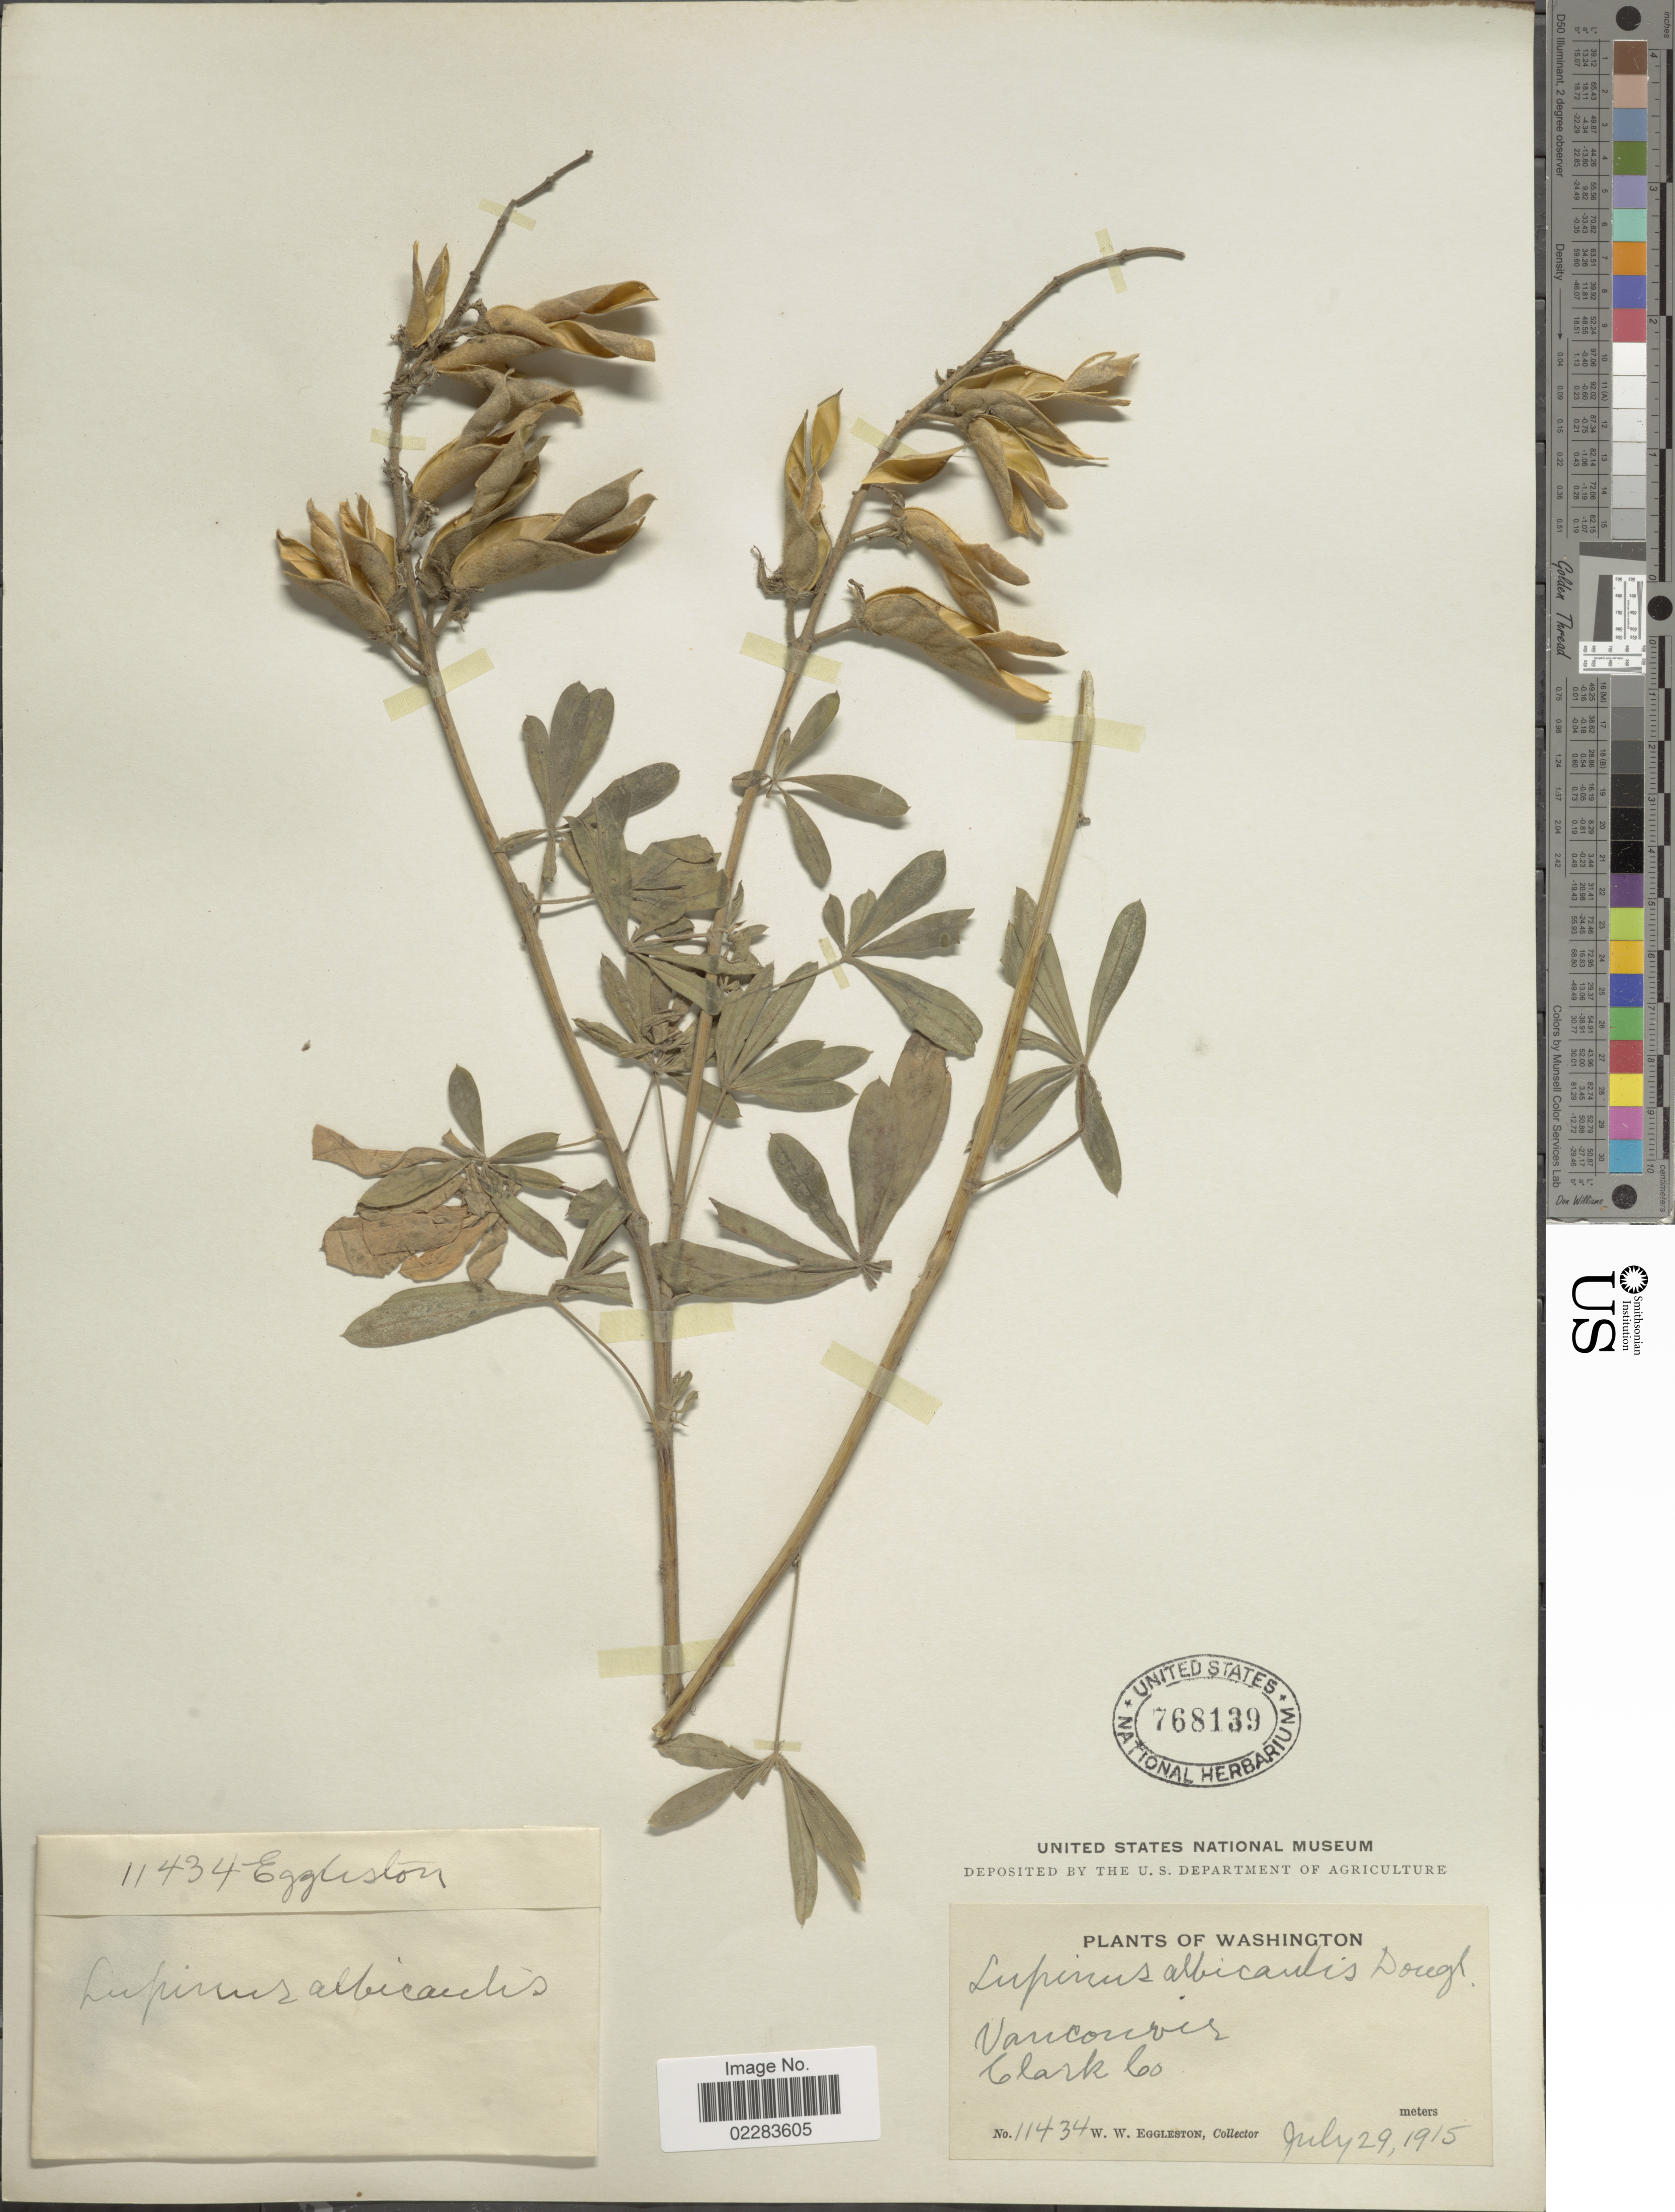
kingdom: Plantae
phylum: Tracheophyta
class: Magnoliopsida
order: Fabales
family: Fabaceae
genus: Lupinus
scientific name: Lupinus albicaulis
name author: Douglas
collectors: W. W. Eggleston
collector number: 11434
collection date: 1915-07-29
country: United States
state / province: Washington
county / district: Clark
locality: Vancouver. Clark Co.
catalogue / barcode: US 768139